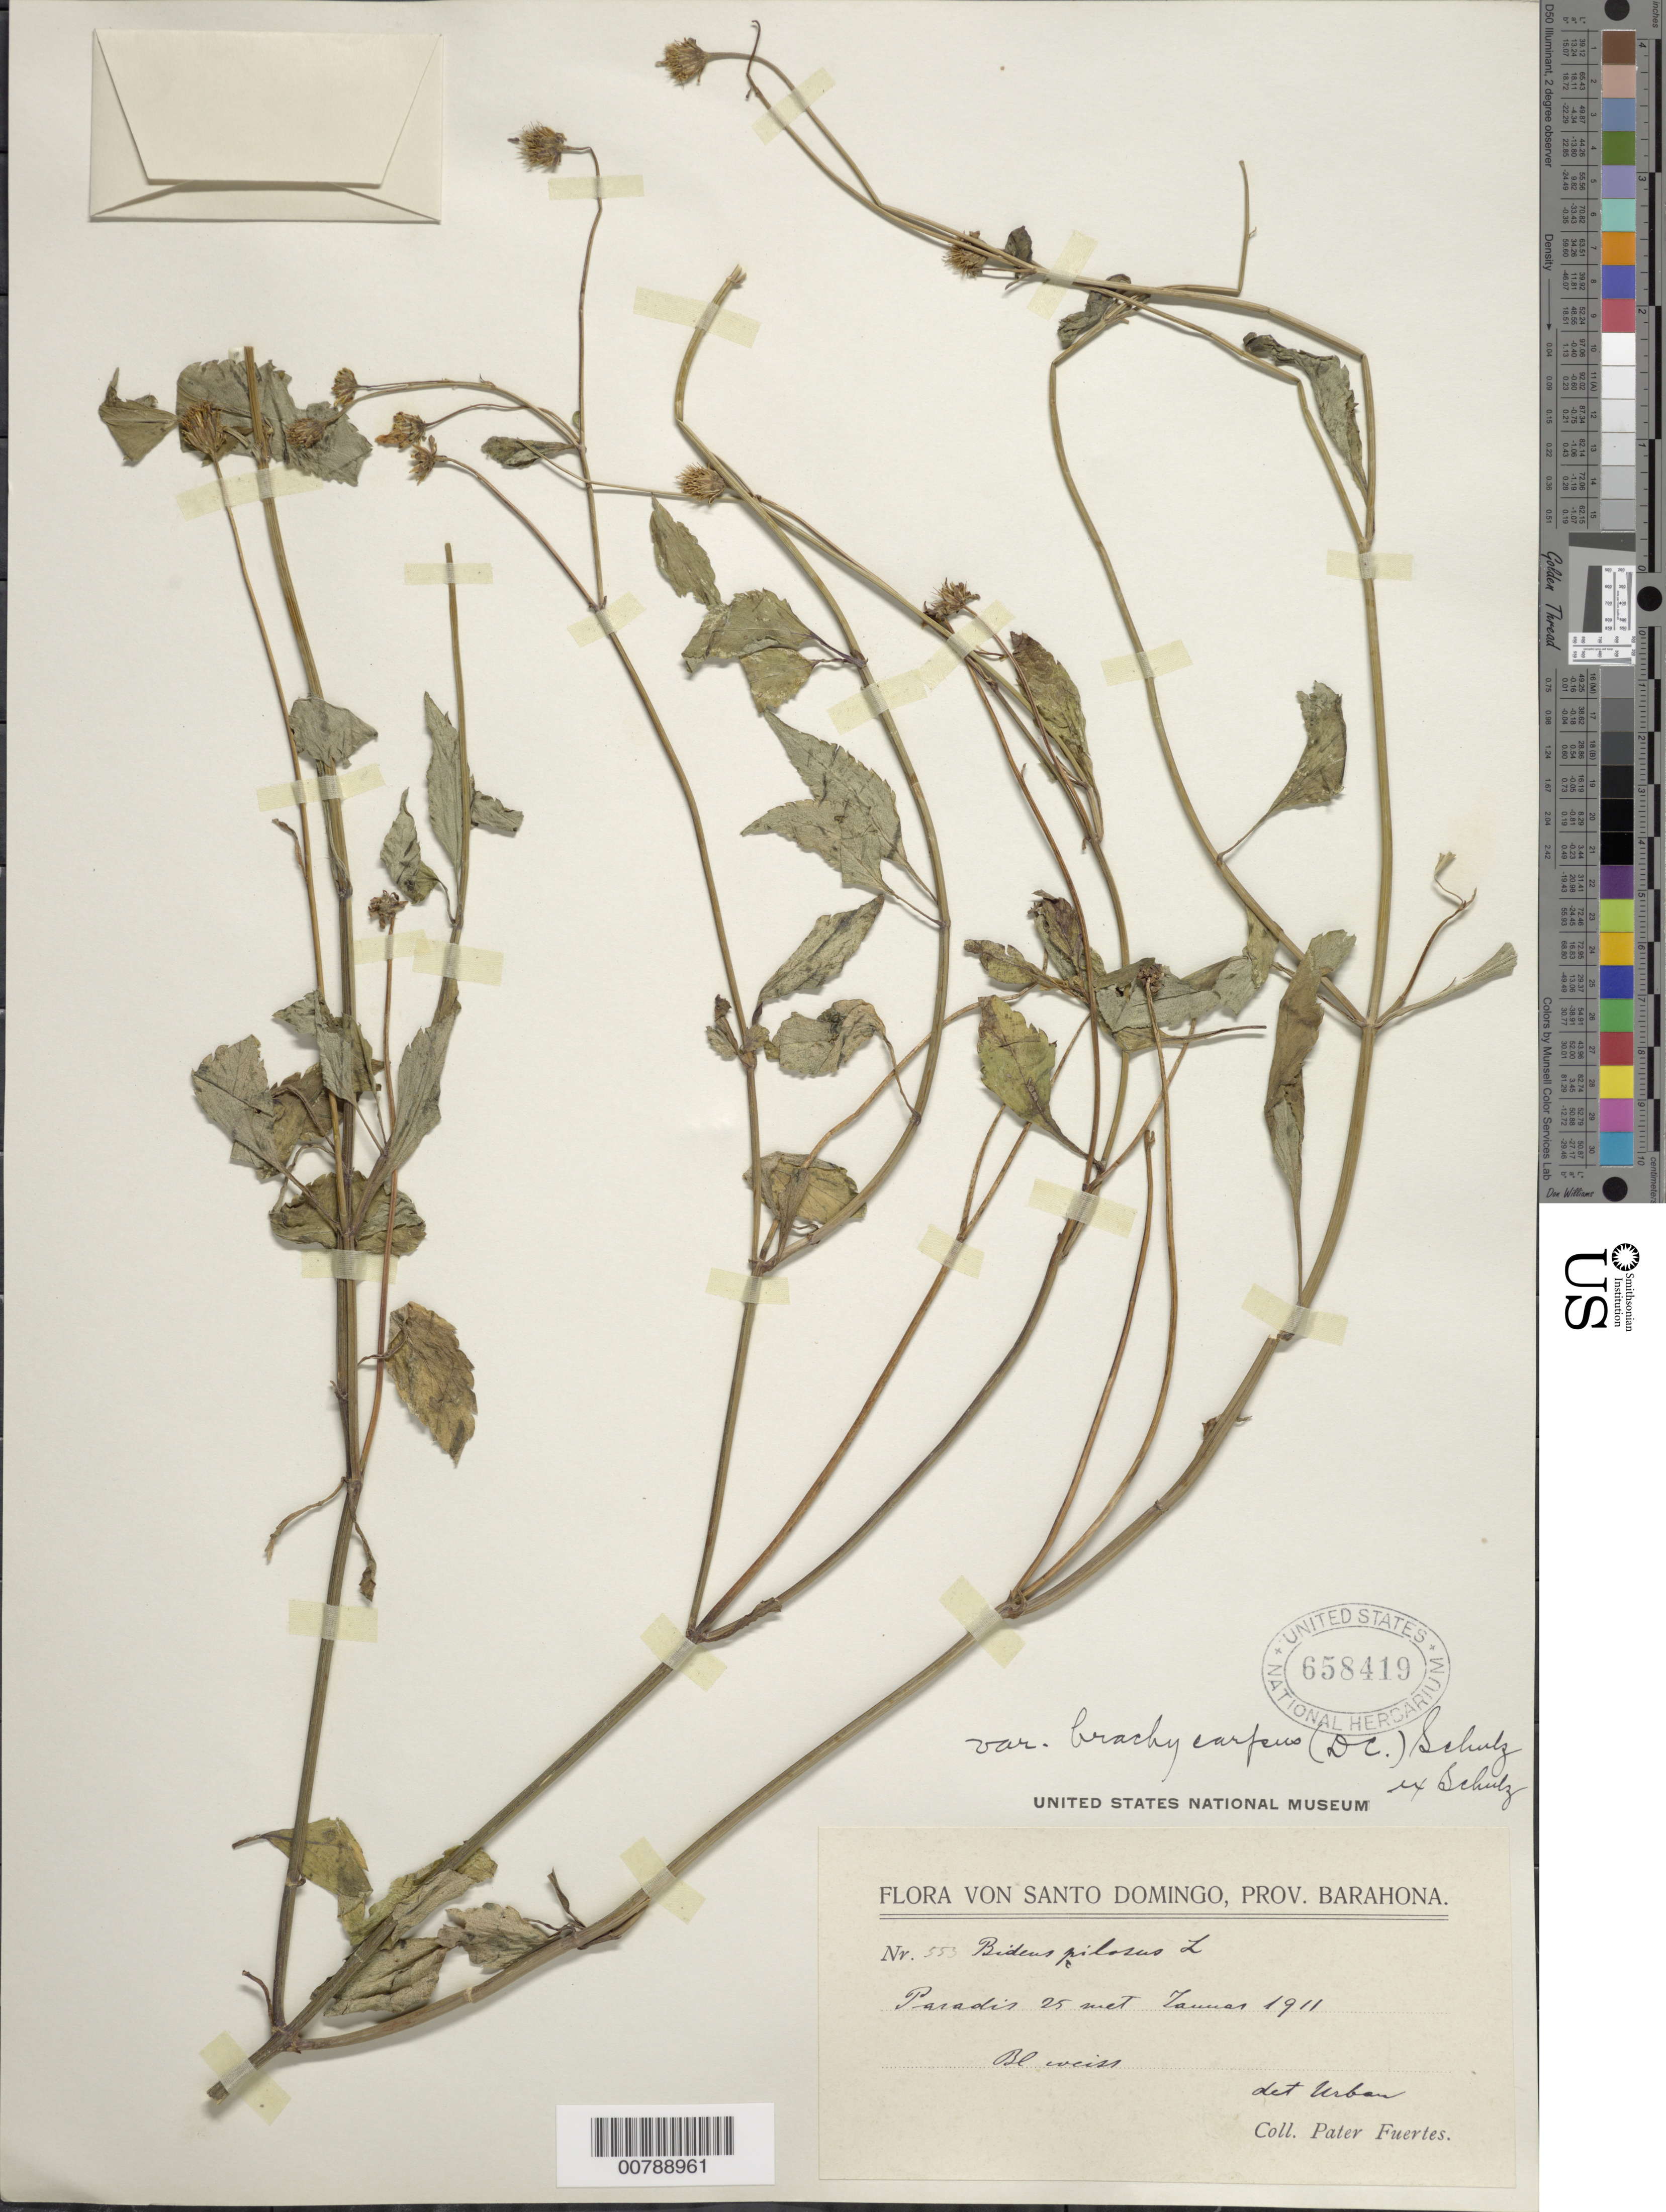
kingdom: Plantae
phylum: Tracheophyta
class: Magnoliopsida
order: Asterales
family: Asteraceae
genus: Bidens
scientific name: Bidens pilosa var. brachycarpus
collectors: M. D. Fuertes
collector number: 553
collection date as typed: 1911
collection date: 1911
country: Dominican Republic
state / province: Barahona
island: Hispaniola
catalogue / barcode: US 658419